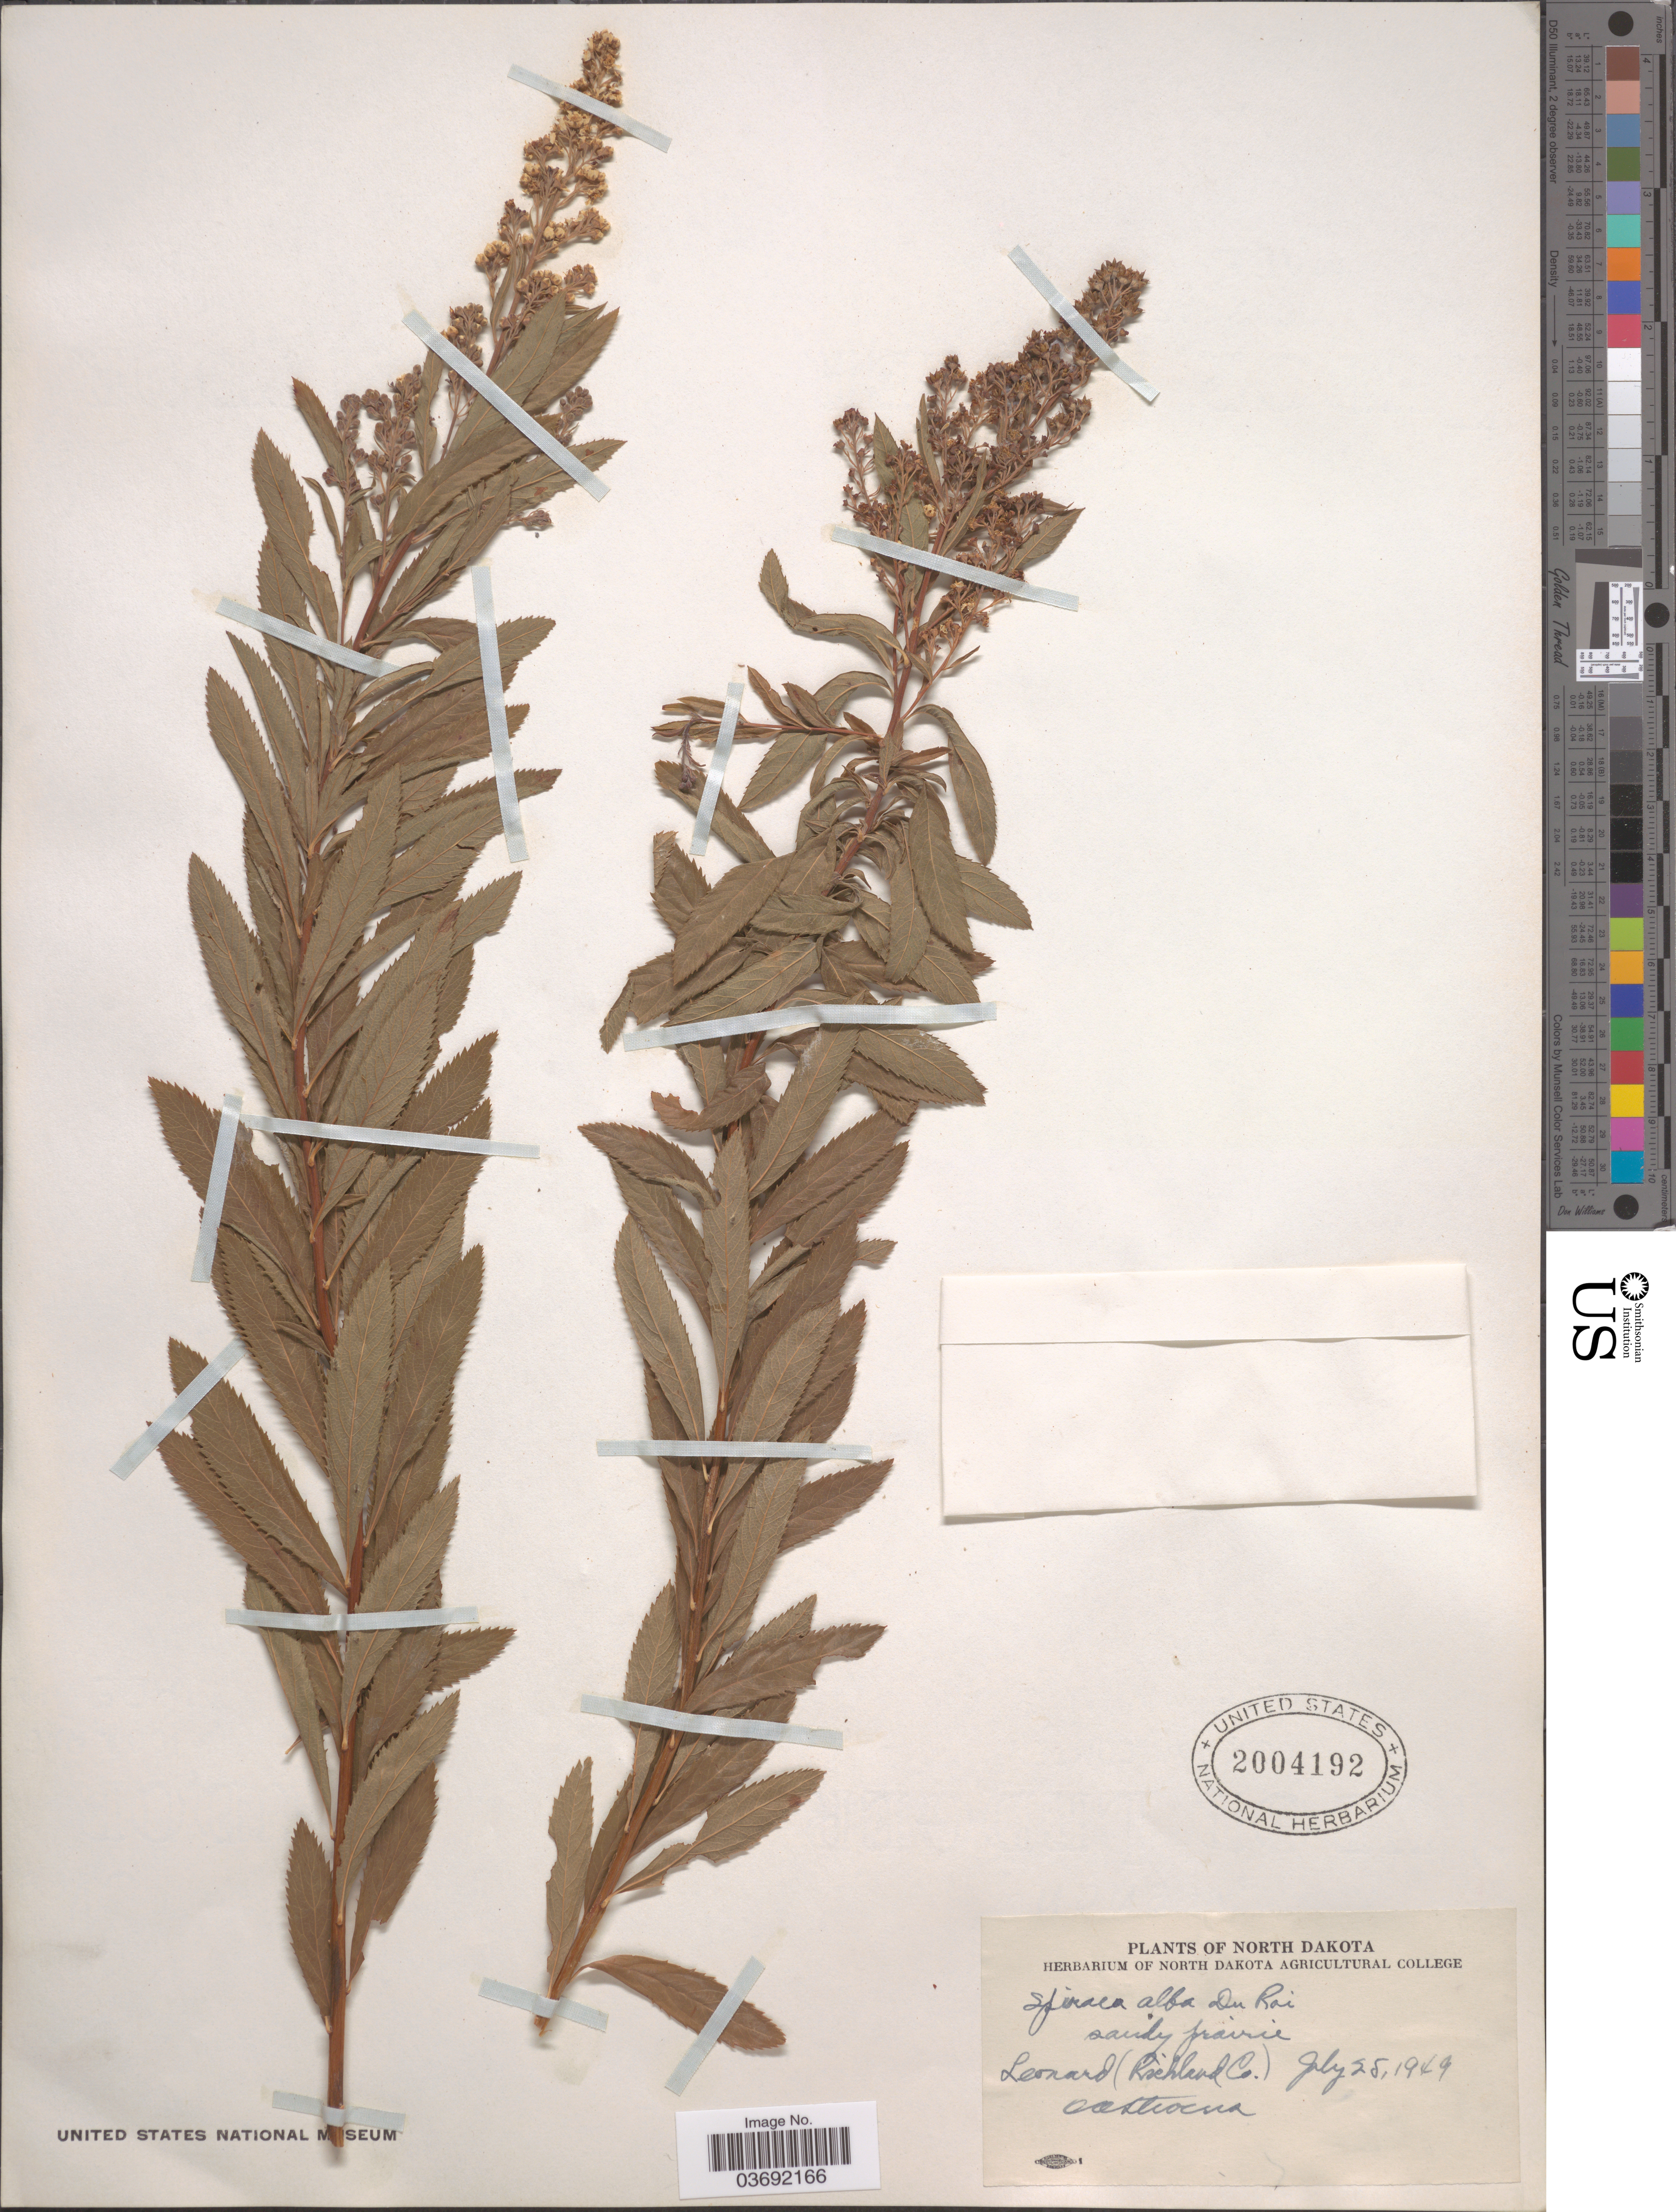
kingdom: Plantae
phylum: Tracheophyta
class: Magnoliopsida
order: Rosales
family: Rosaceae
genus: Spiraea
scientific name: Spiraea alba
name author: Du Roi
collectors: O. A. Stevens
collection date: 1949-07-25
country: United States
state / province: North Dakota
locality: Leonard (Richland Co.).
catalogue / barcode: US 2004192